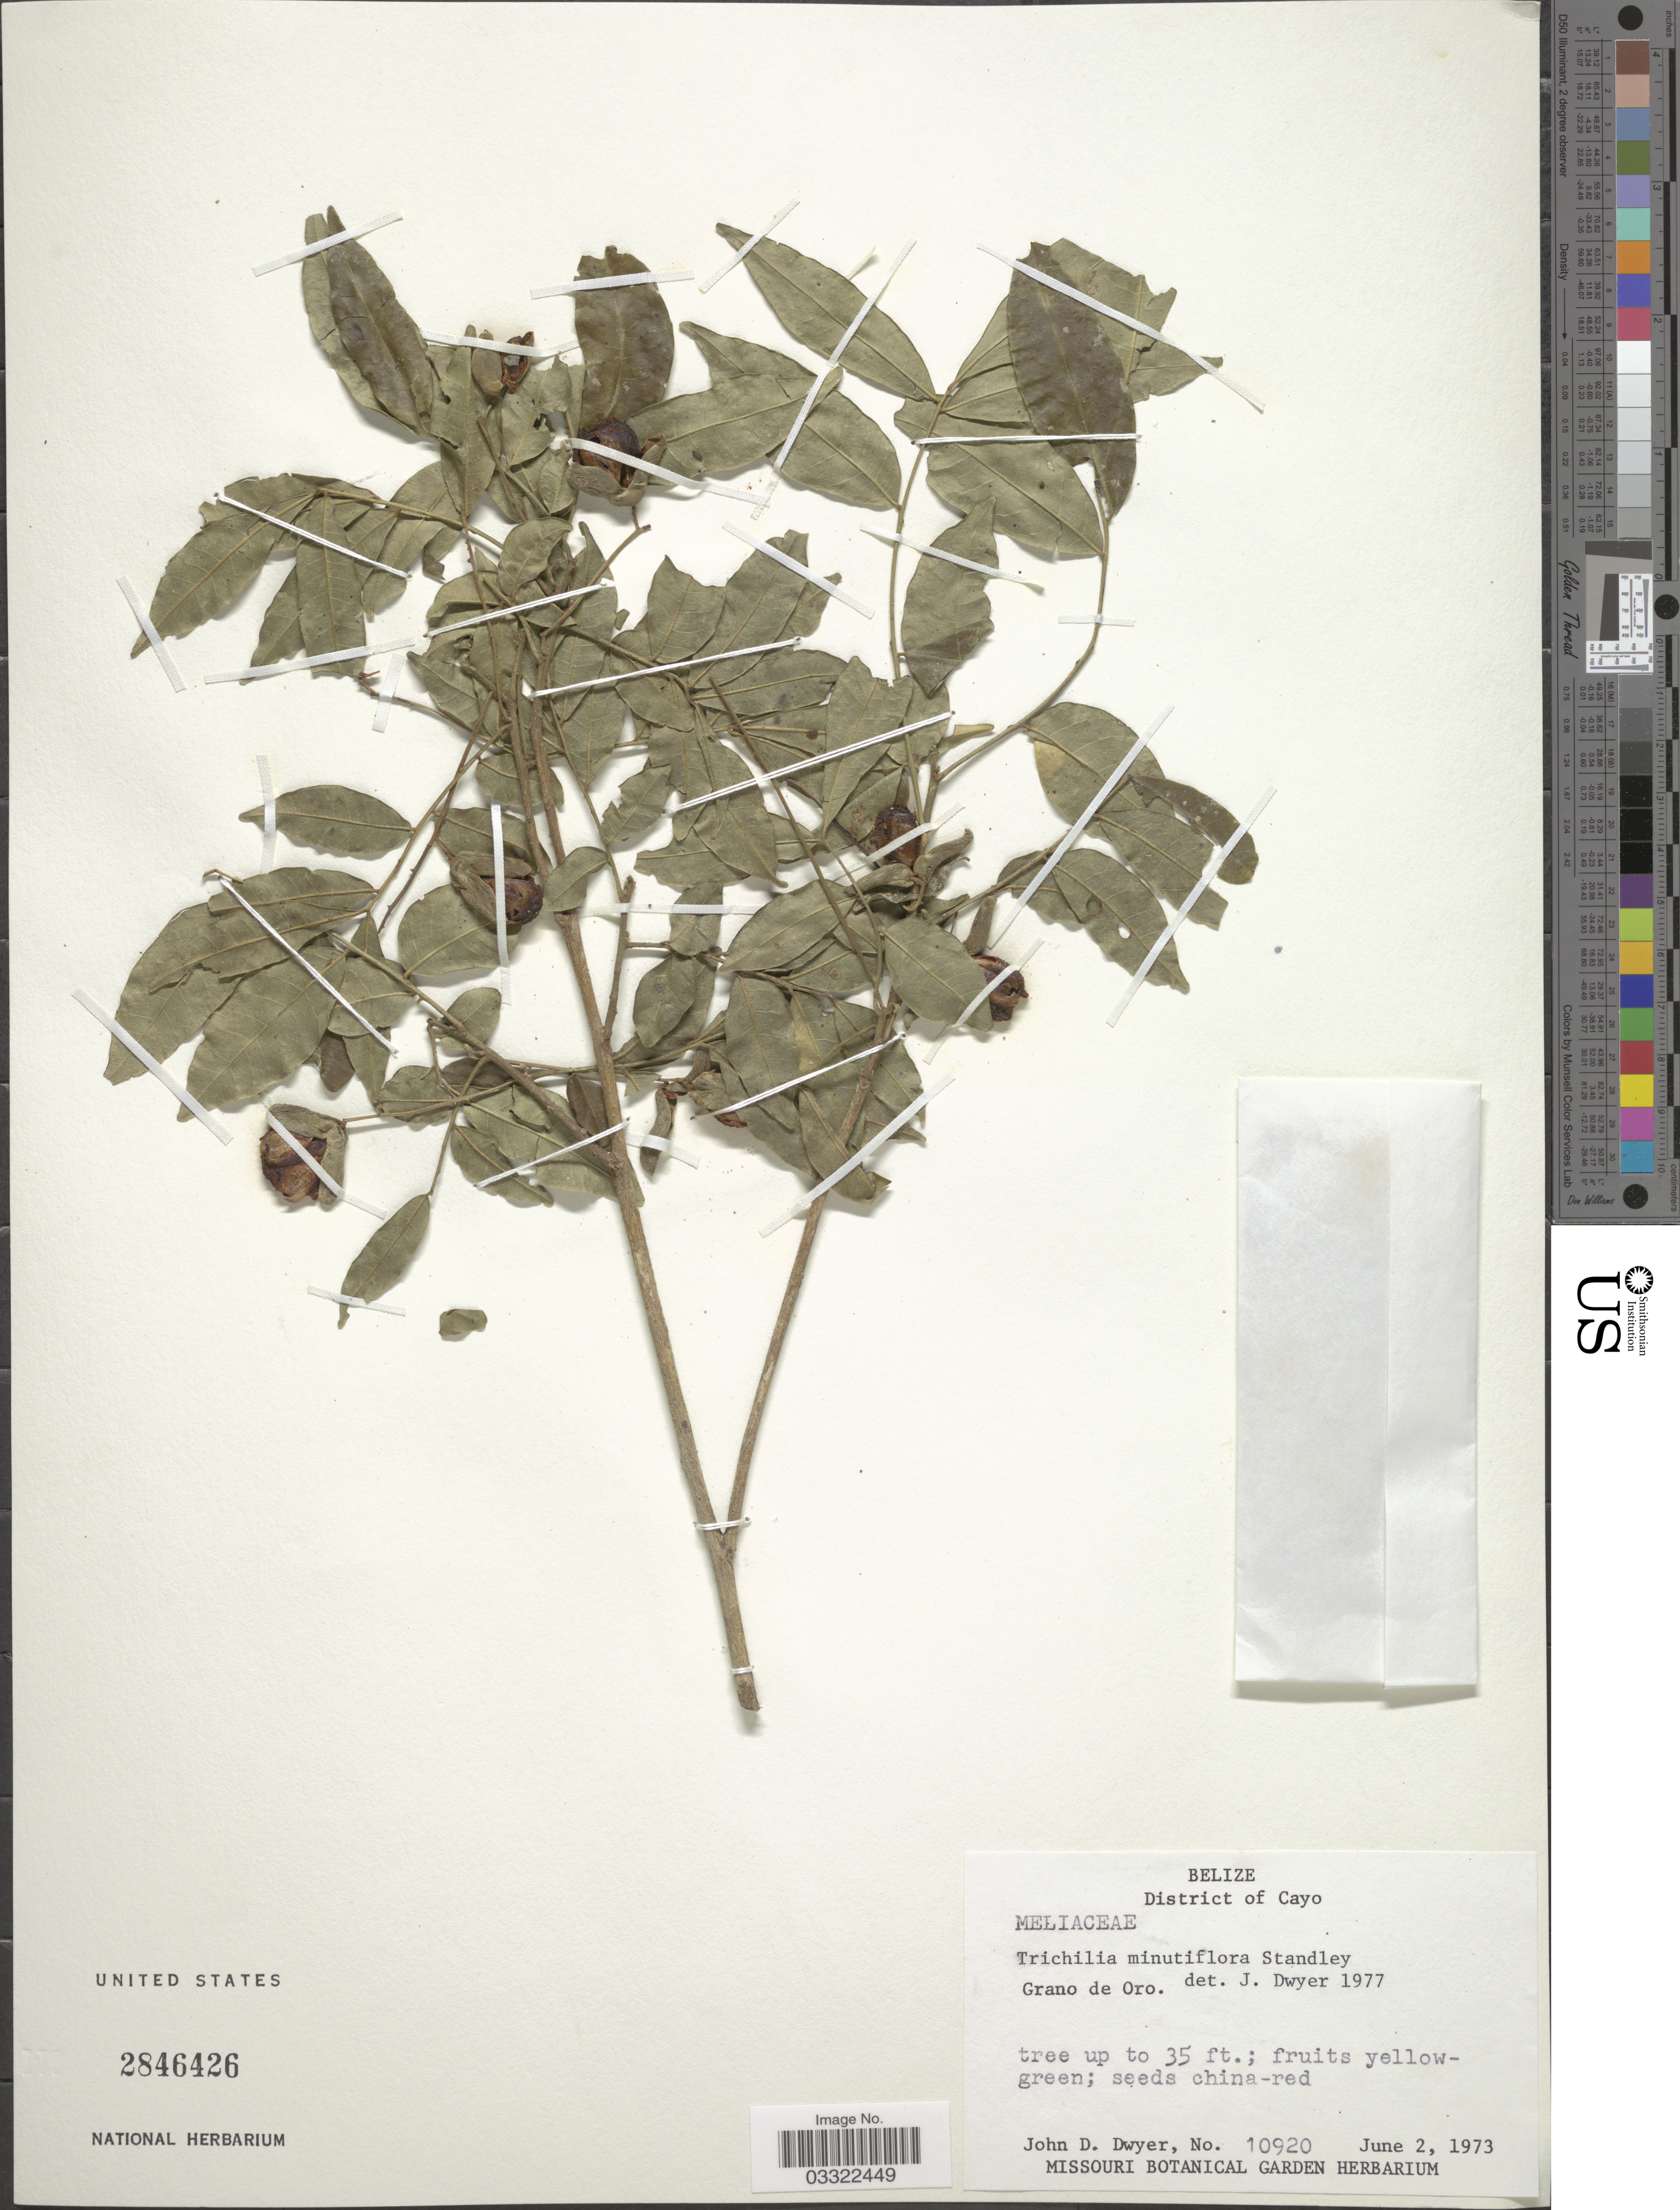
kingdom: Plantae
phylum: Tracheophyta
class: Magnoliopsida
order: Sapindales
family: Meliaceae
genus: Trichilia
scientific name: Trichilia minutiflora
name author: Standl.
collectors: J. D. Dwyer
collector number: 10920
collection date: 1973-06-02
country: Belize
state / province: Cayo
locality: District of Cayo. Grano de Oro.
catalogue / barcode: US 2846426